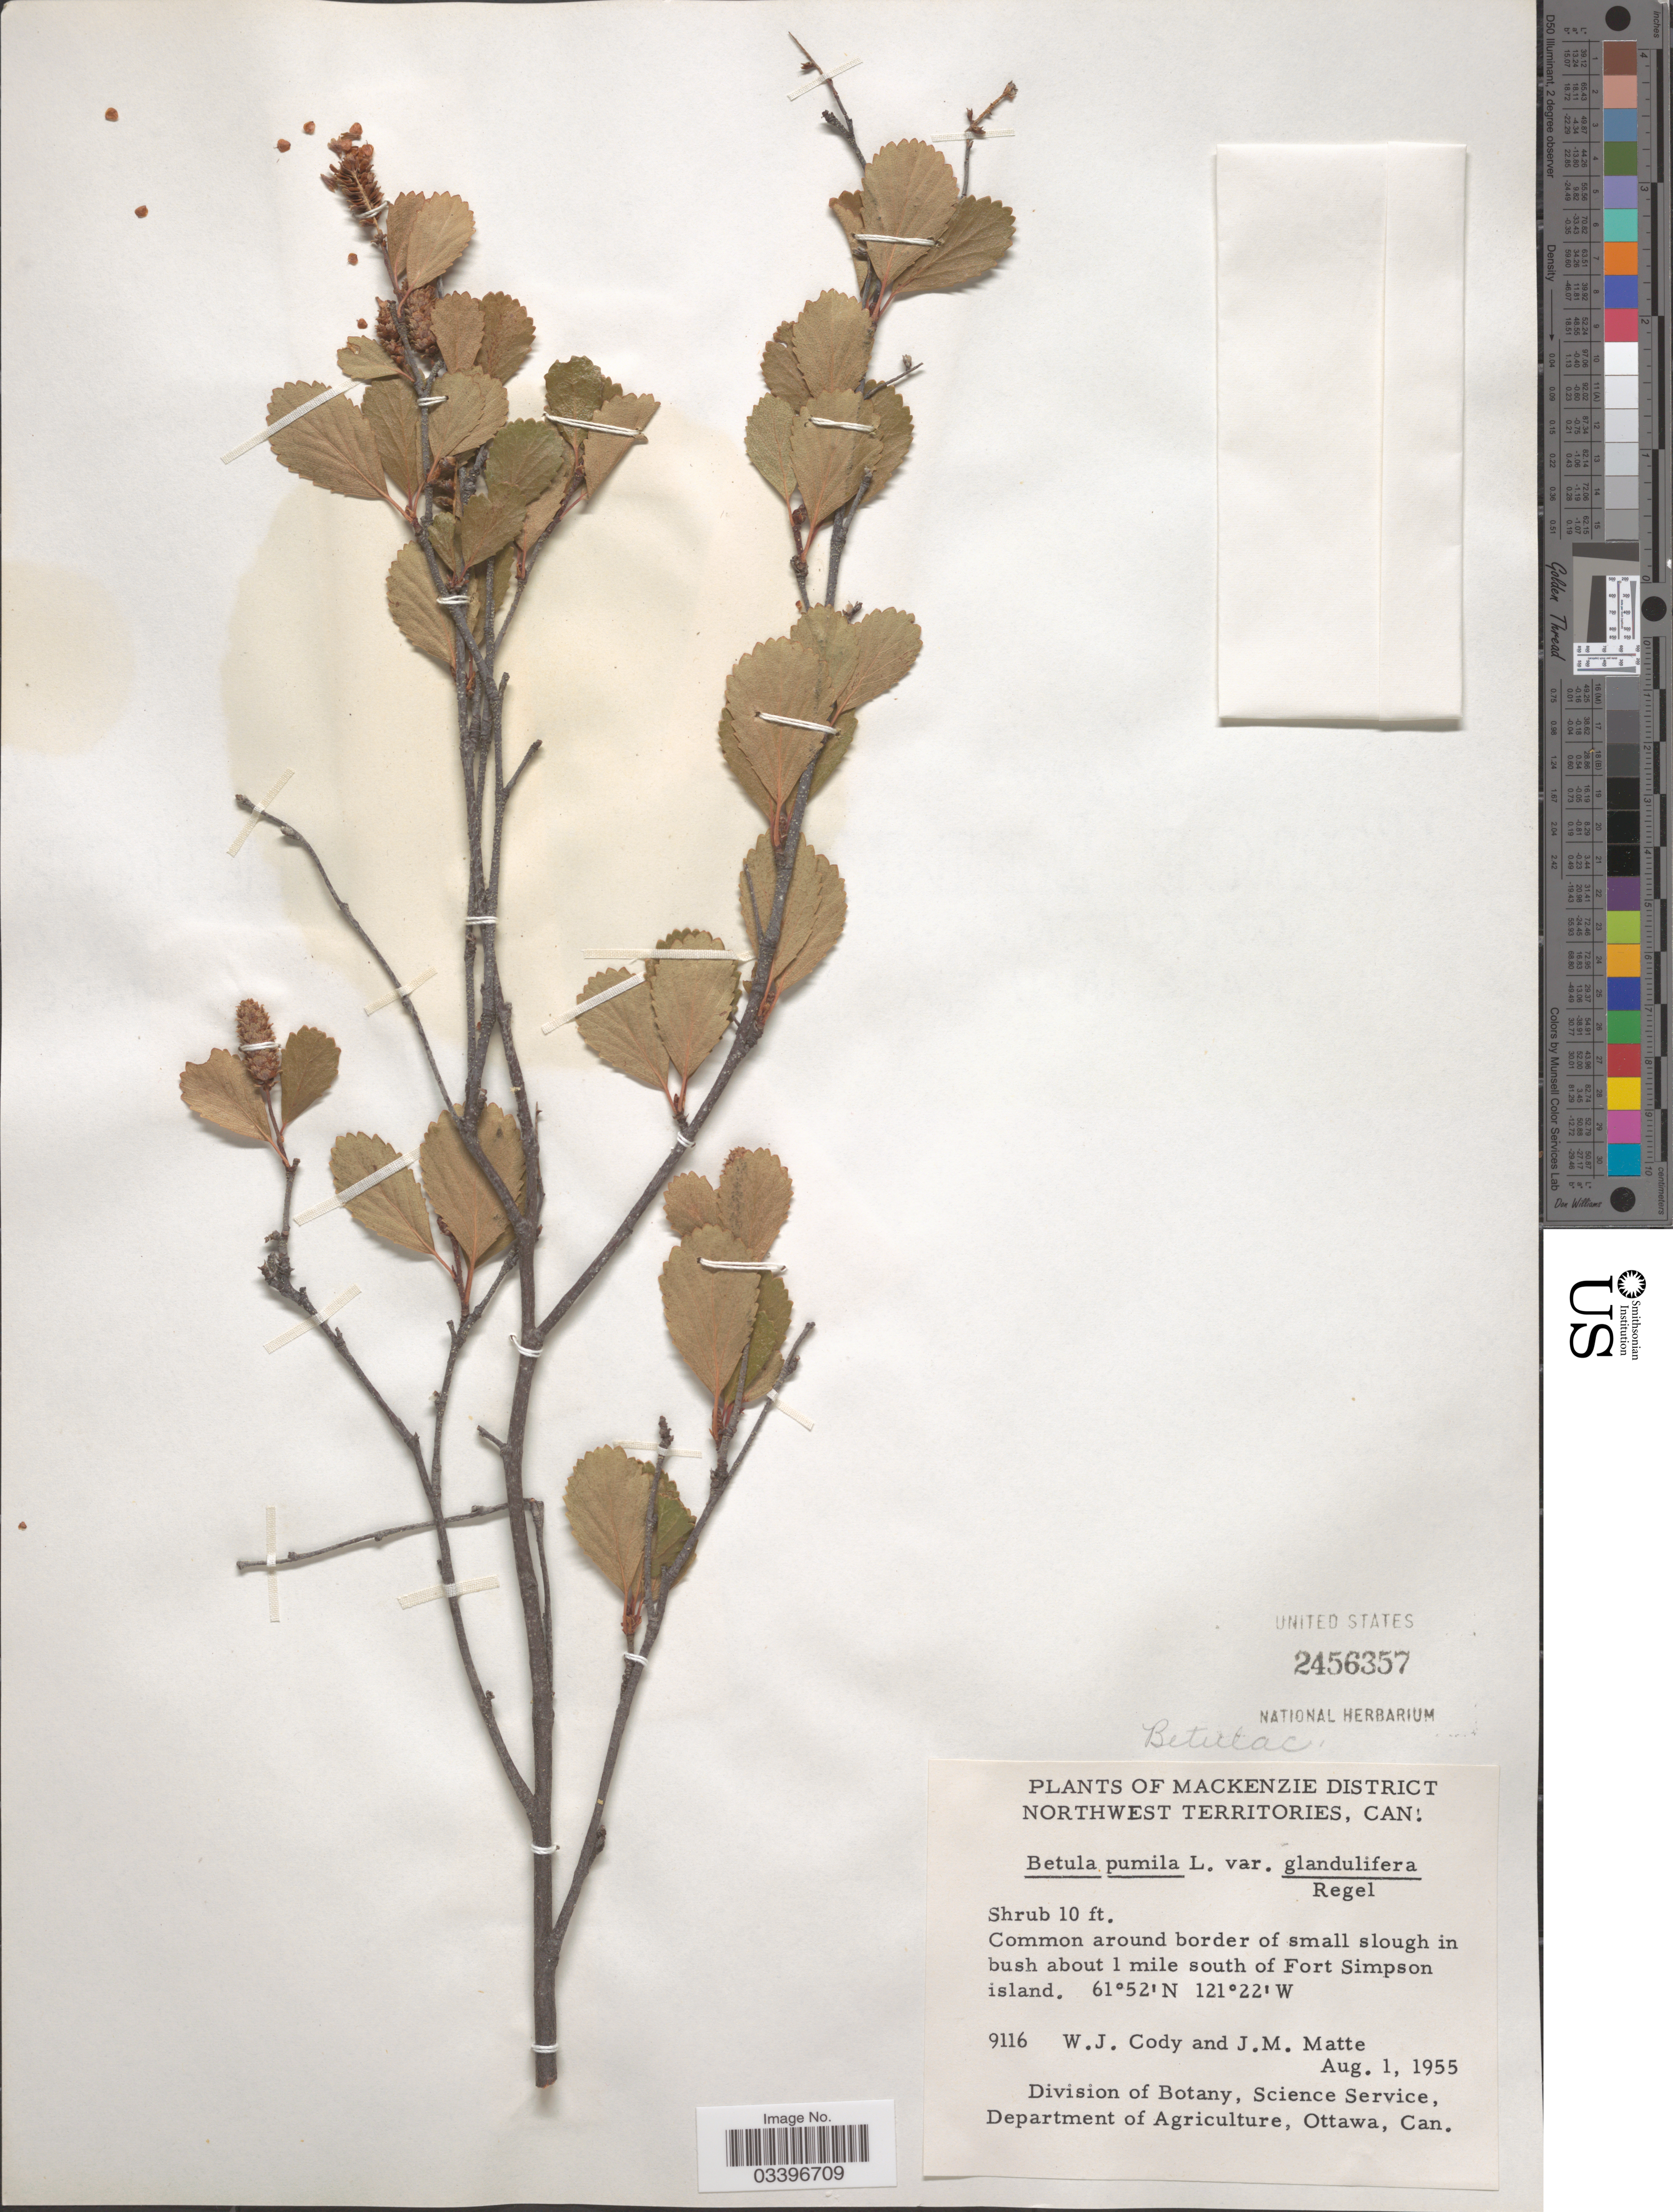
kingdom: Plantae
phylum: Tracheophyta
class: Magnoliopsida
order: Fagales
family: Betulaceae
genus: Betula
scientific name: Betula pumila var. glandulifera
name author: Regel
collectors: W. Cody & J. Matte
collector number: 9116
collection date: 1955-08-01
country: Canada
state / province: Northwest Territories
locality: Mackenzie District. Common around border of small slough in bush about 1 mile south of Fort Simpson island.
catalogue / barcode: US 2456357